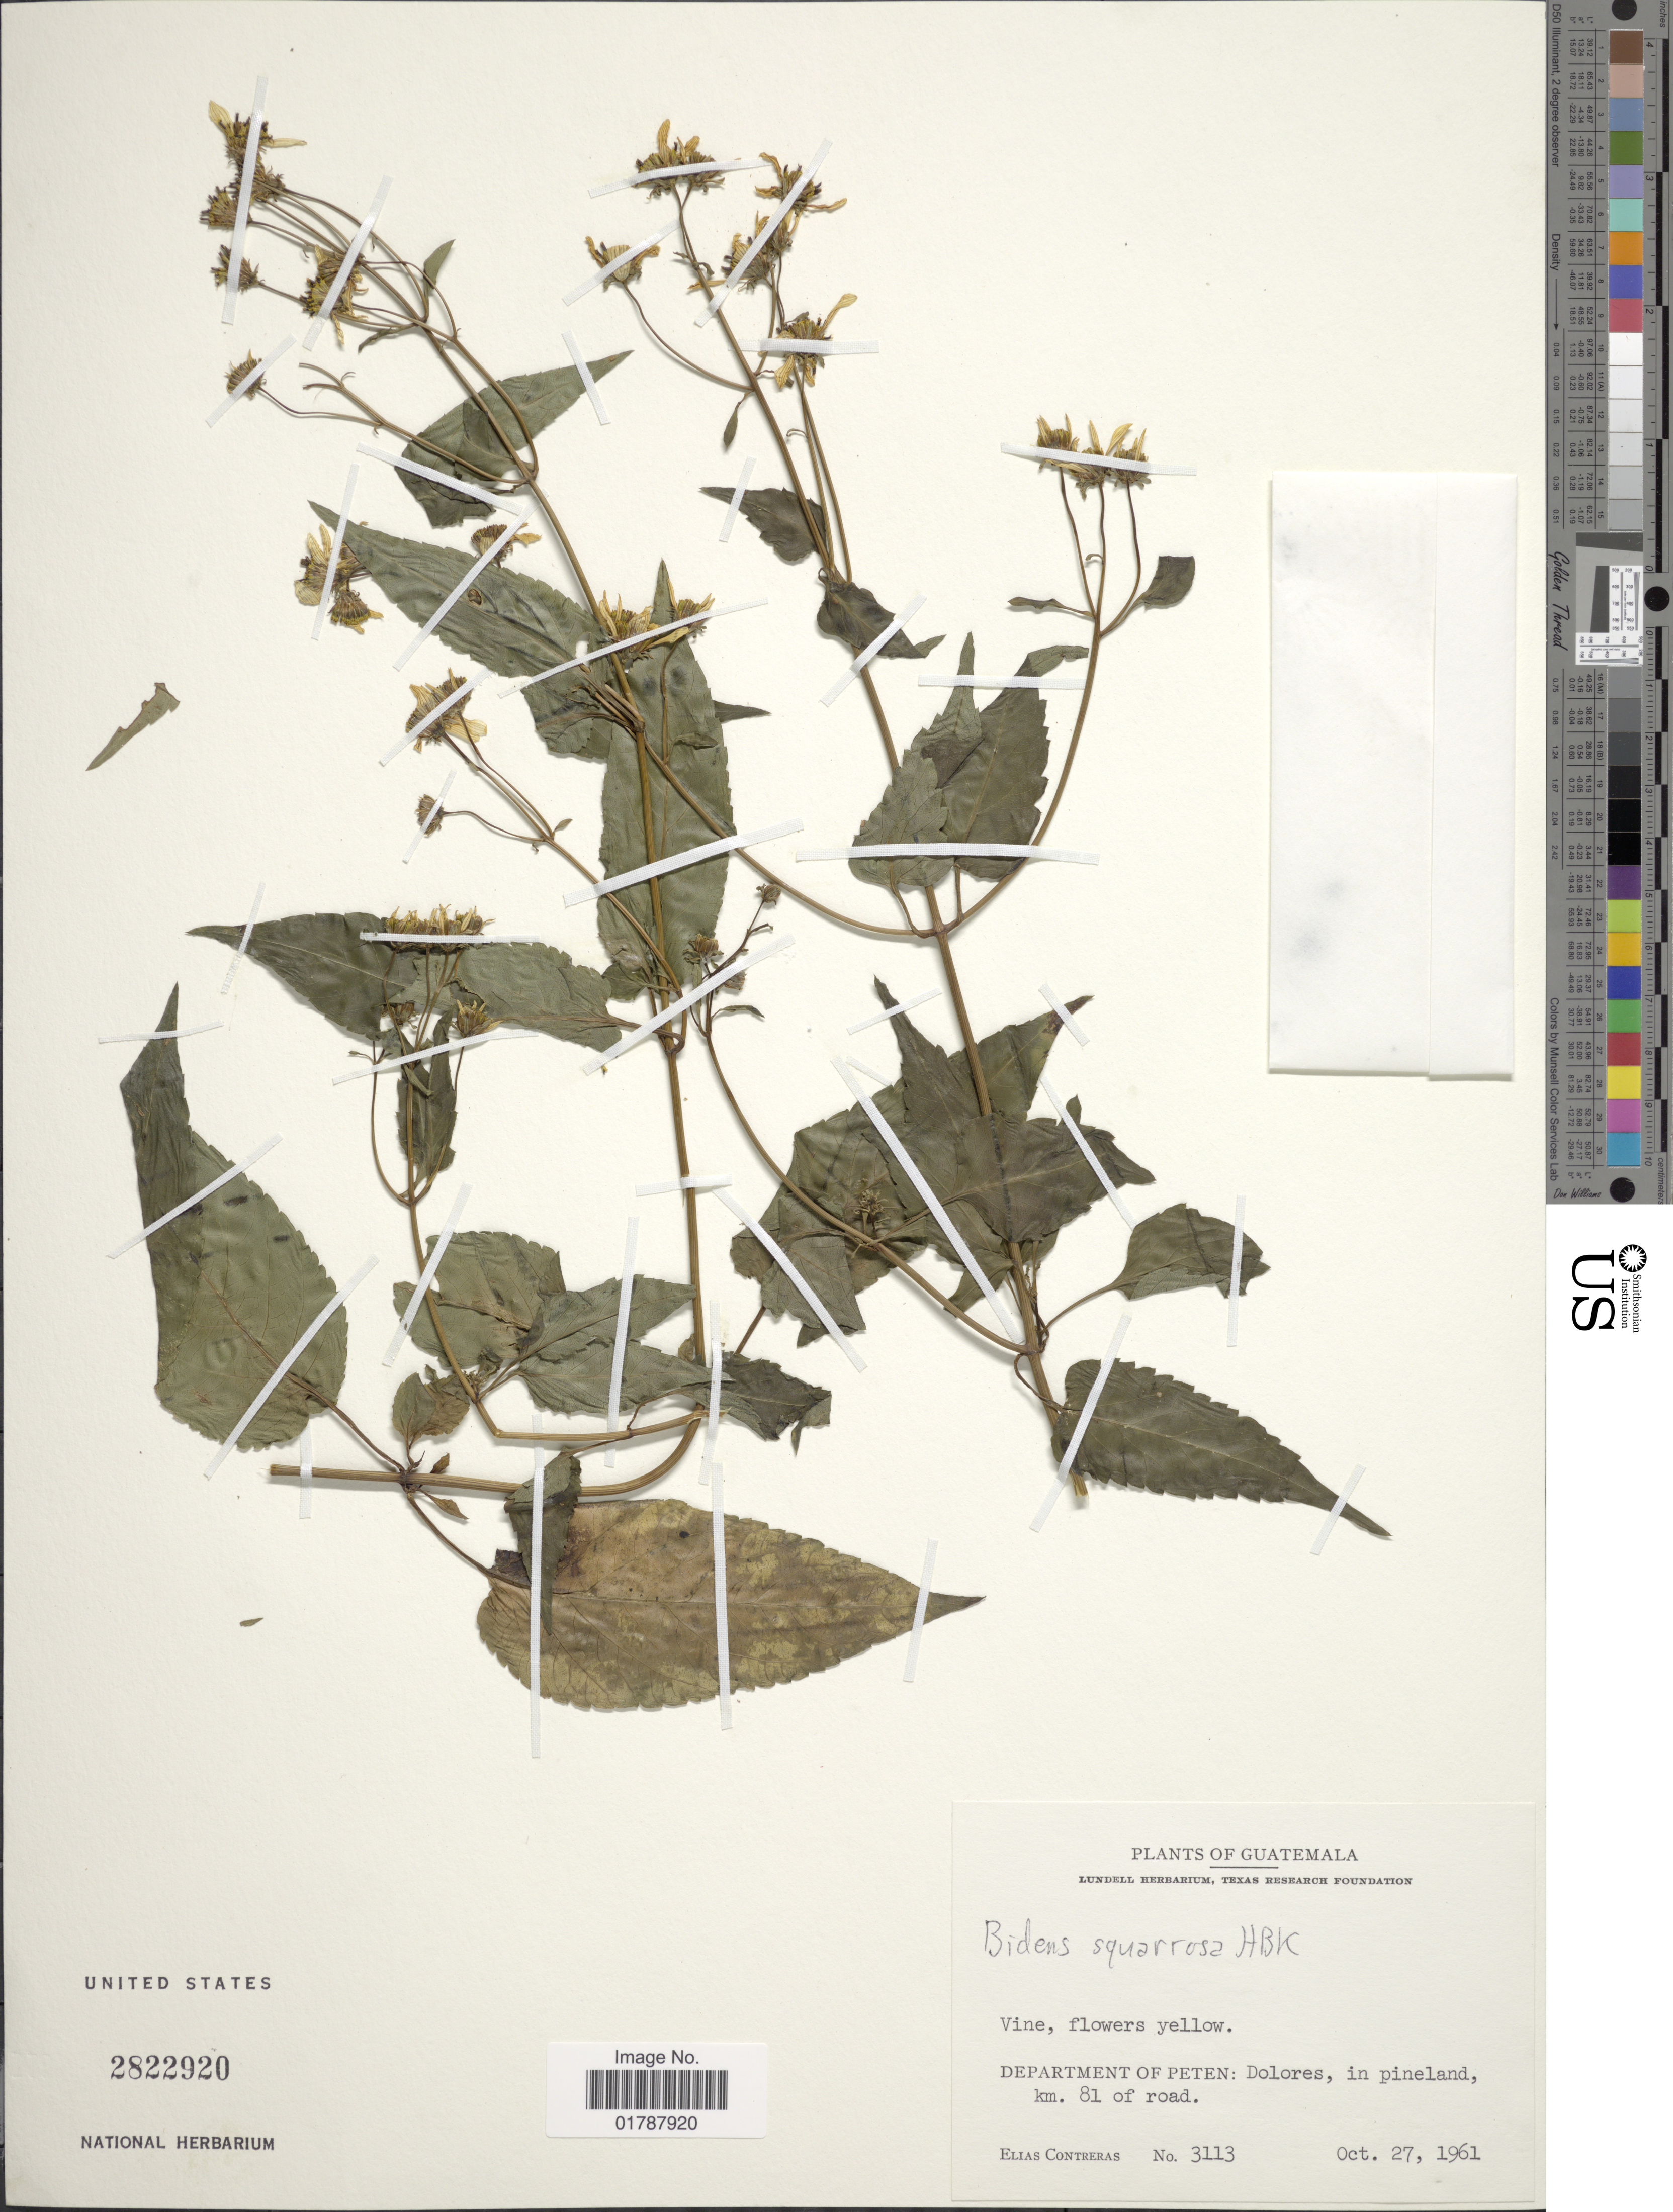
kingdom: Plantae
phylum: Tracheophyta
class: Magnoliopsida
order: Asterales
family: Asteraceae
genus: Bidens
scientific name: Bidens squarrosa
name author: Kunth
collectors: E. Contreras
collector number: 3113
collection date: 1961-10-27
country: Guatemala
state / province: El Petén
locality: Department of El Peten: Dolores, in pineland, km, 81 of road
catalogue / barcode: US 2822920